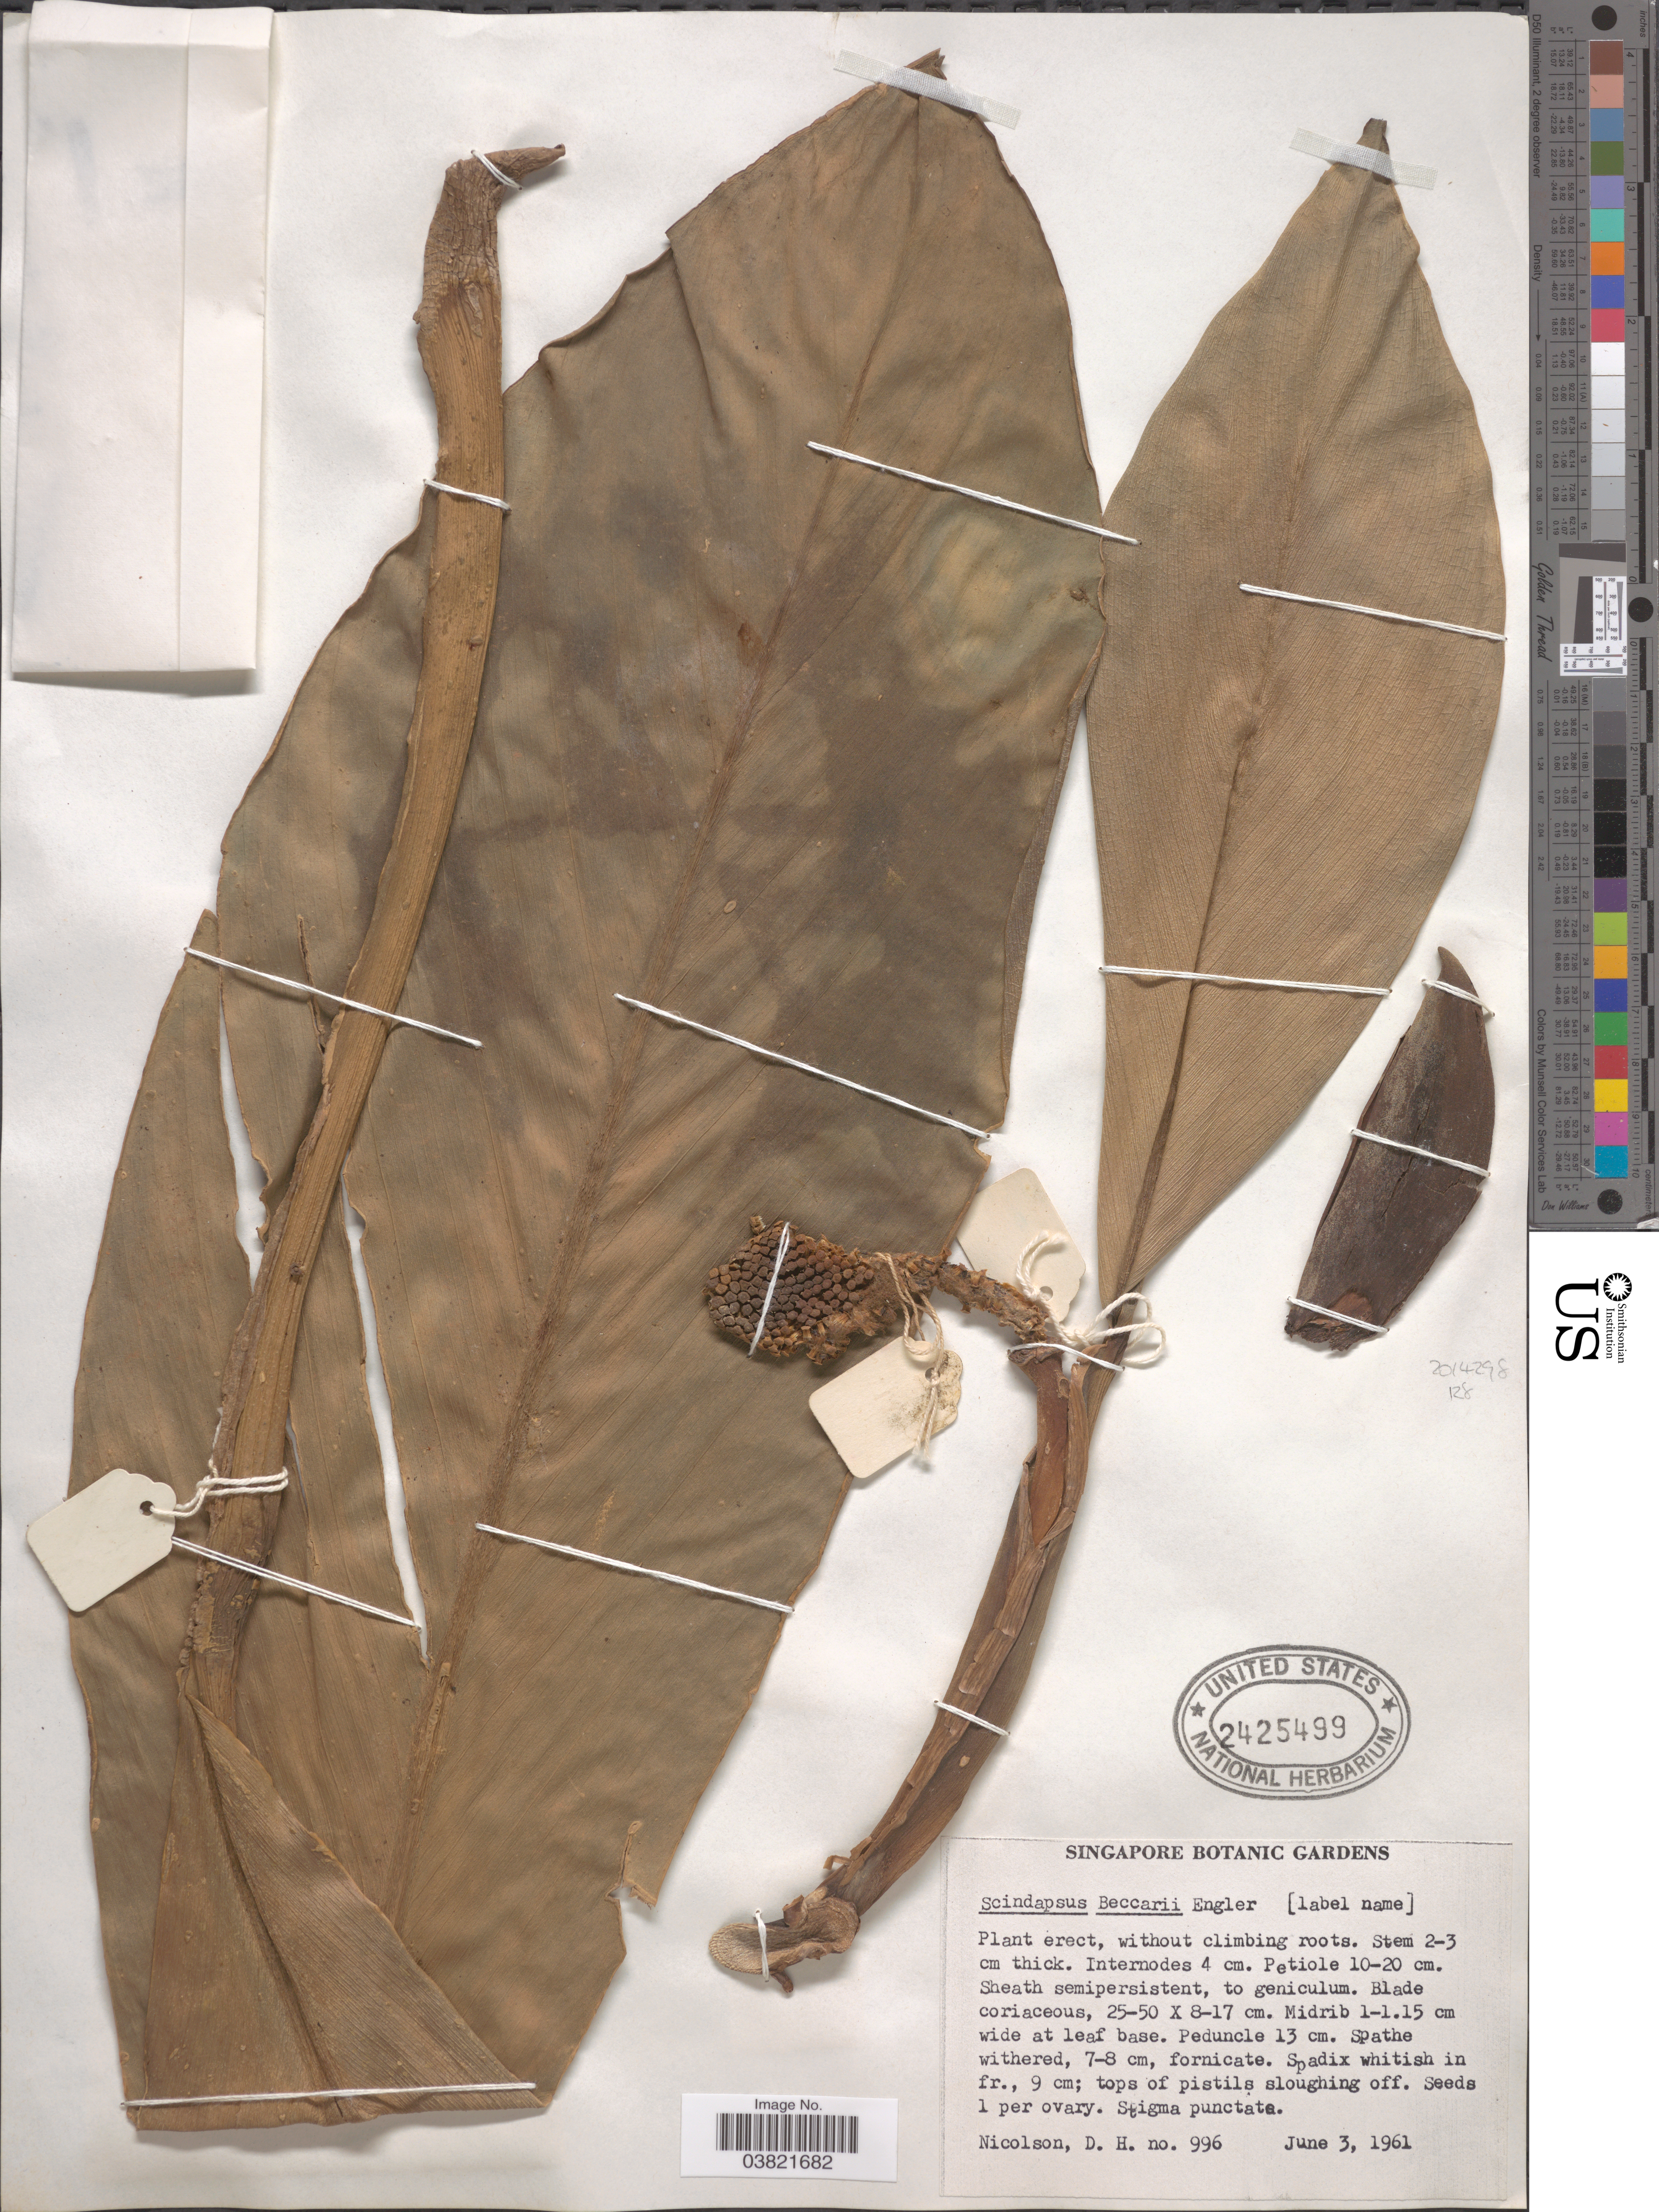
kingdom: Plantae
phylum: Tracheophyta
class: Liliopsida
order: Alismatales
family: Araceae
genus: Scindapsus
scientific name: Scindapsus beccarii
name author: Engl.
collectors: D. H. Nicolson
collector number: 996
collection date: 1961-06-03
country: Singapore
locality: Singapore Botanic Gardens.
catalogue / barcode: US 2425499